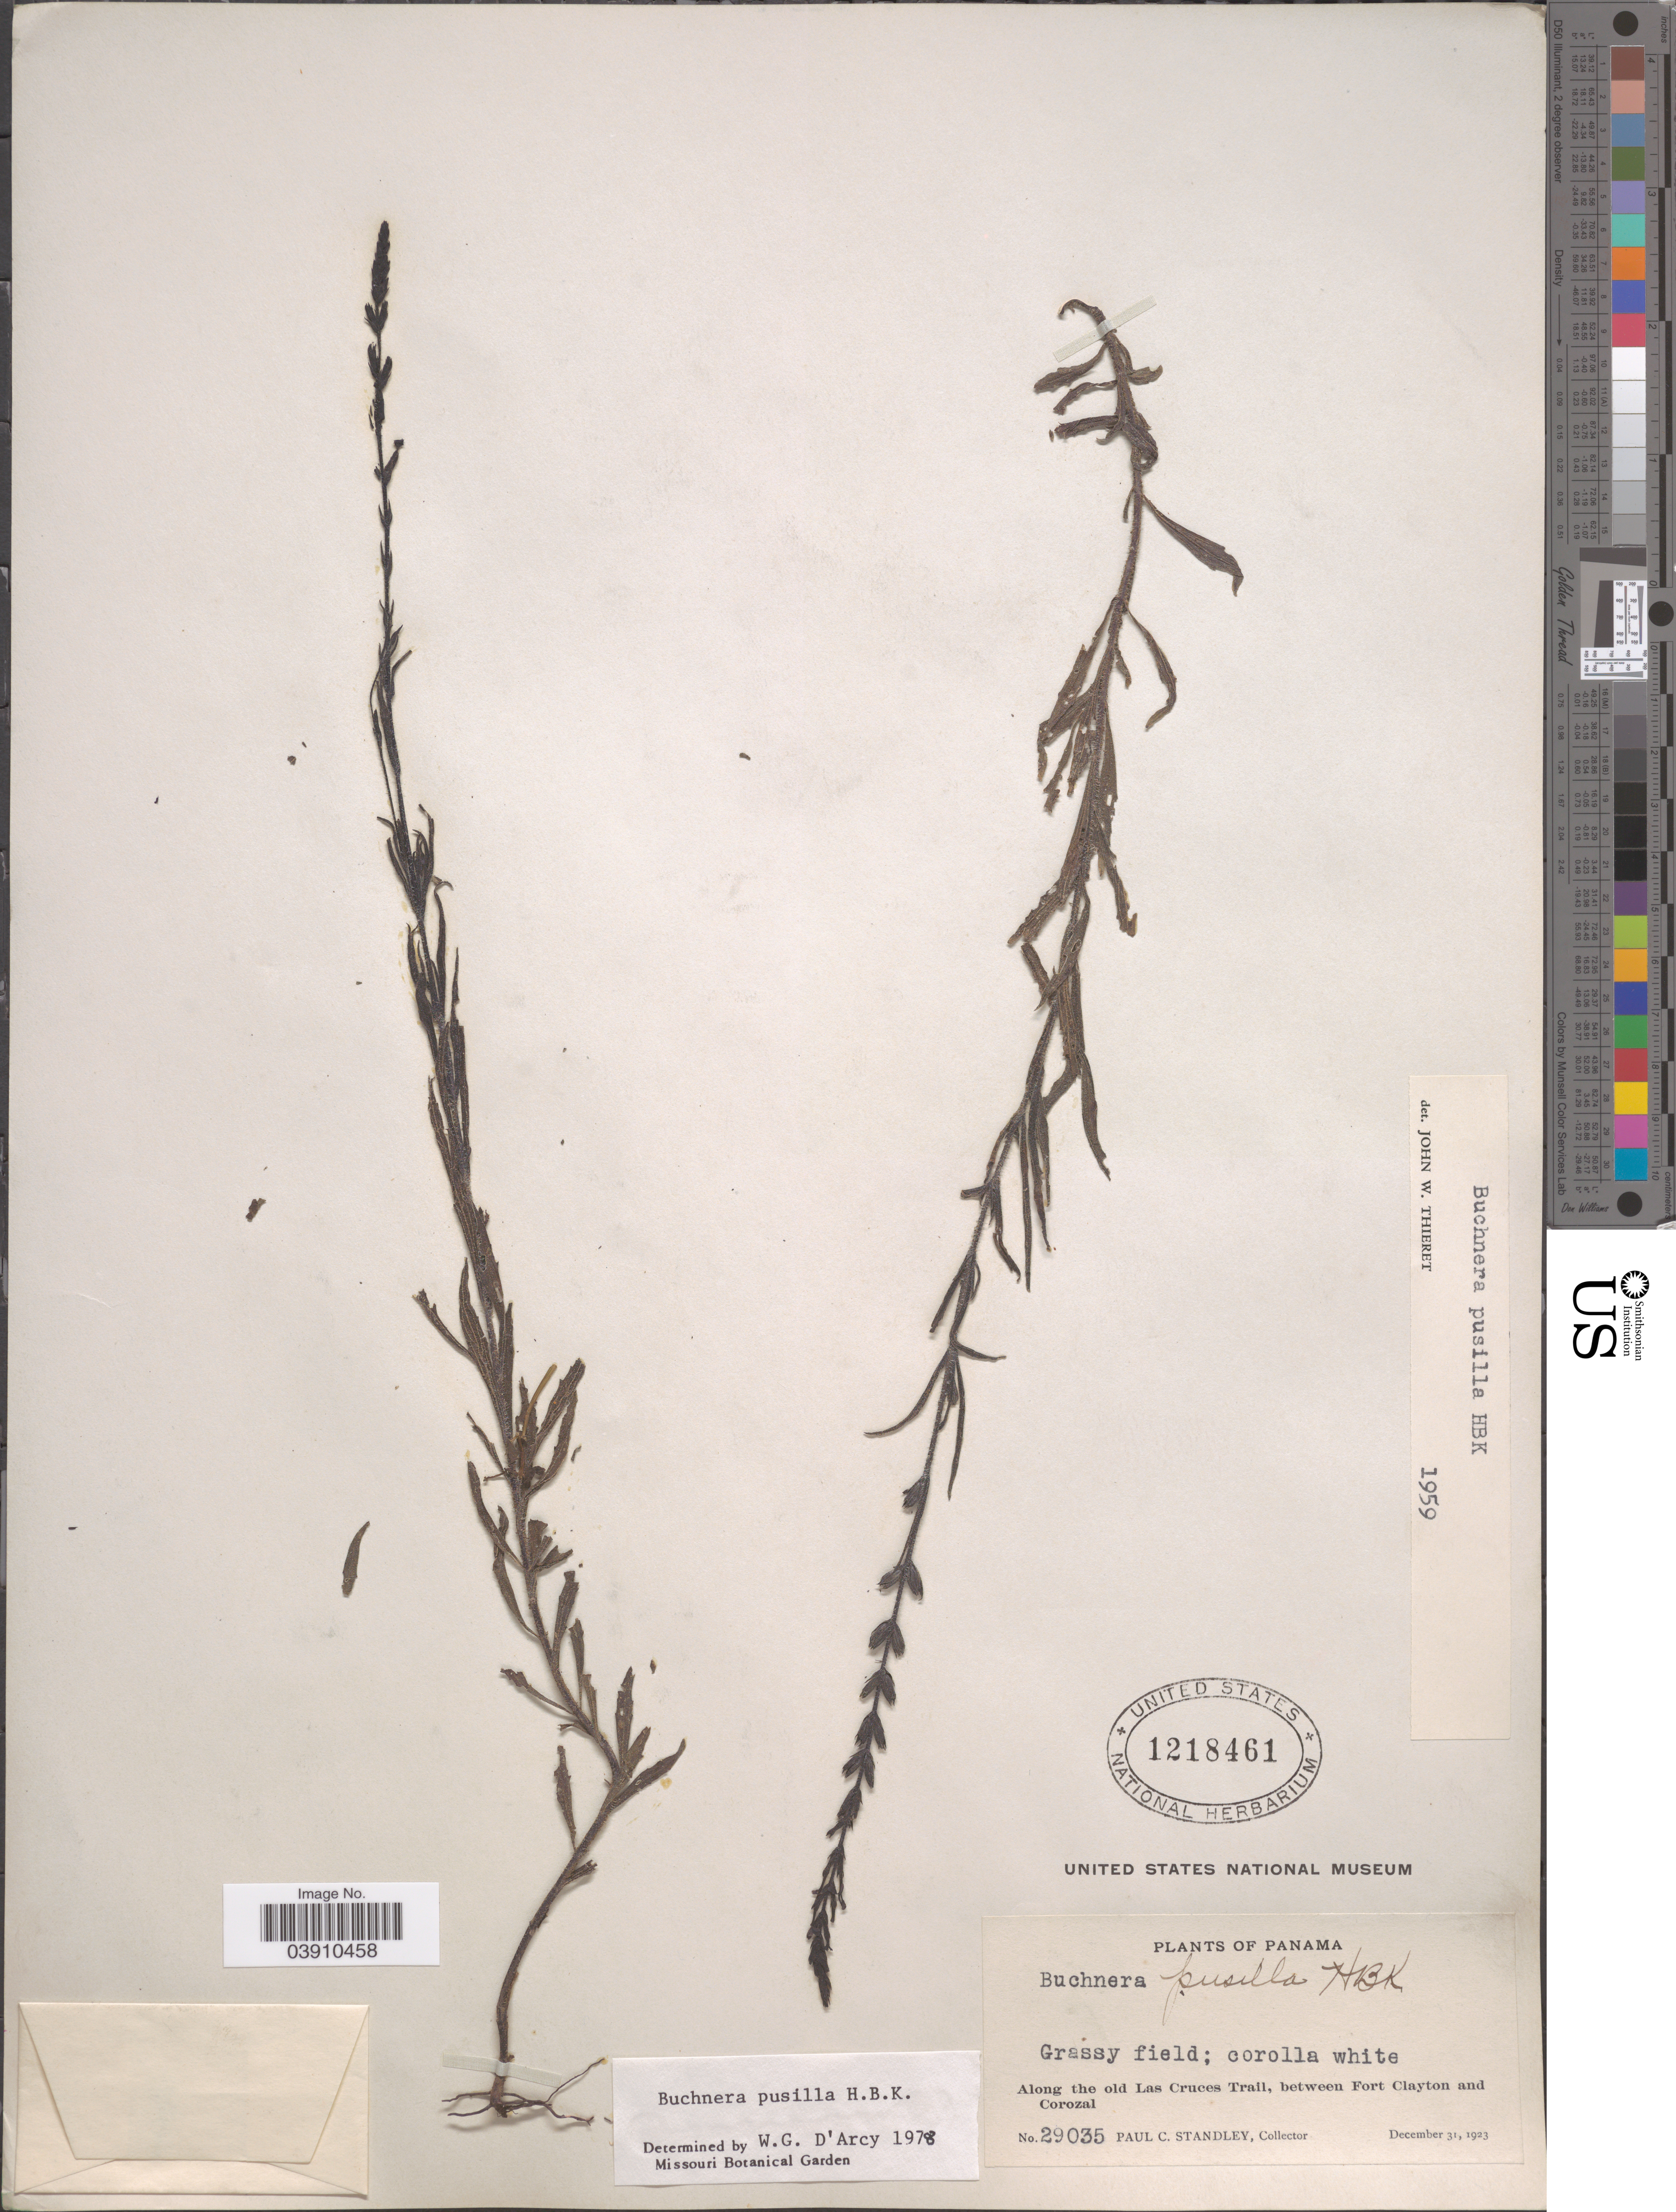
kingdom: Plantae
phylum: Tracheophyta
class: Magnoliopsida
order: Lamiales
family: Orobanchaceae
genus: Buchnera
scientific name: Buchnera pusilla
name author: Kunth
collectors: P. C. Standley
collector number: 29035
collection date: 1923-12-31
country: Panama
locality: Grassy field; Along the old Las Cruces Trail, between Fort Clayton and Corozal.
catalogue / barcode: US 1218461